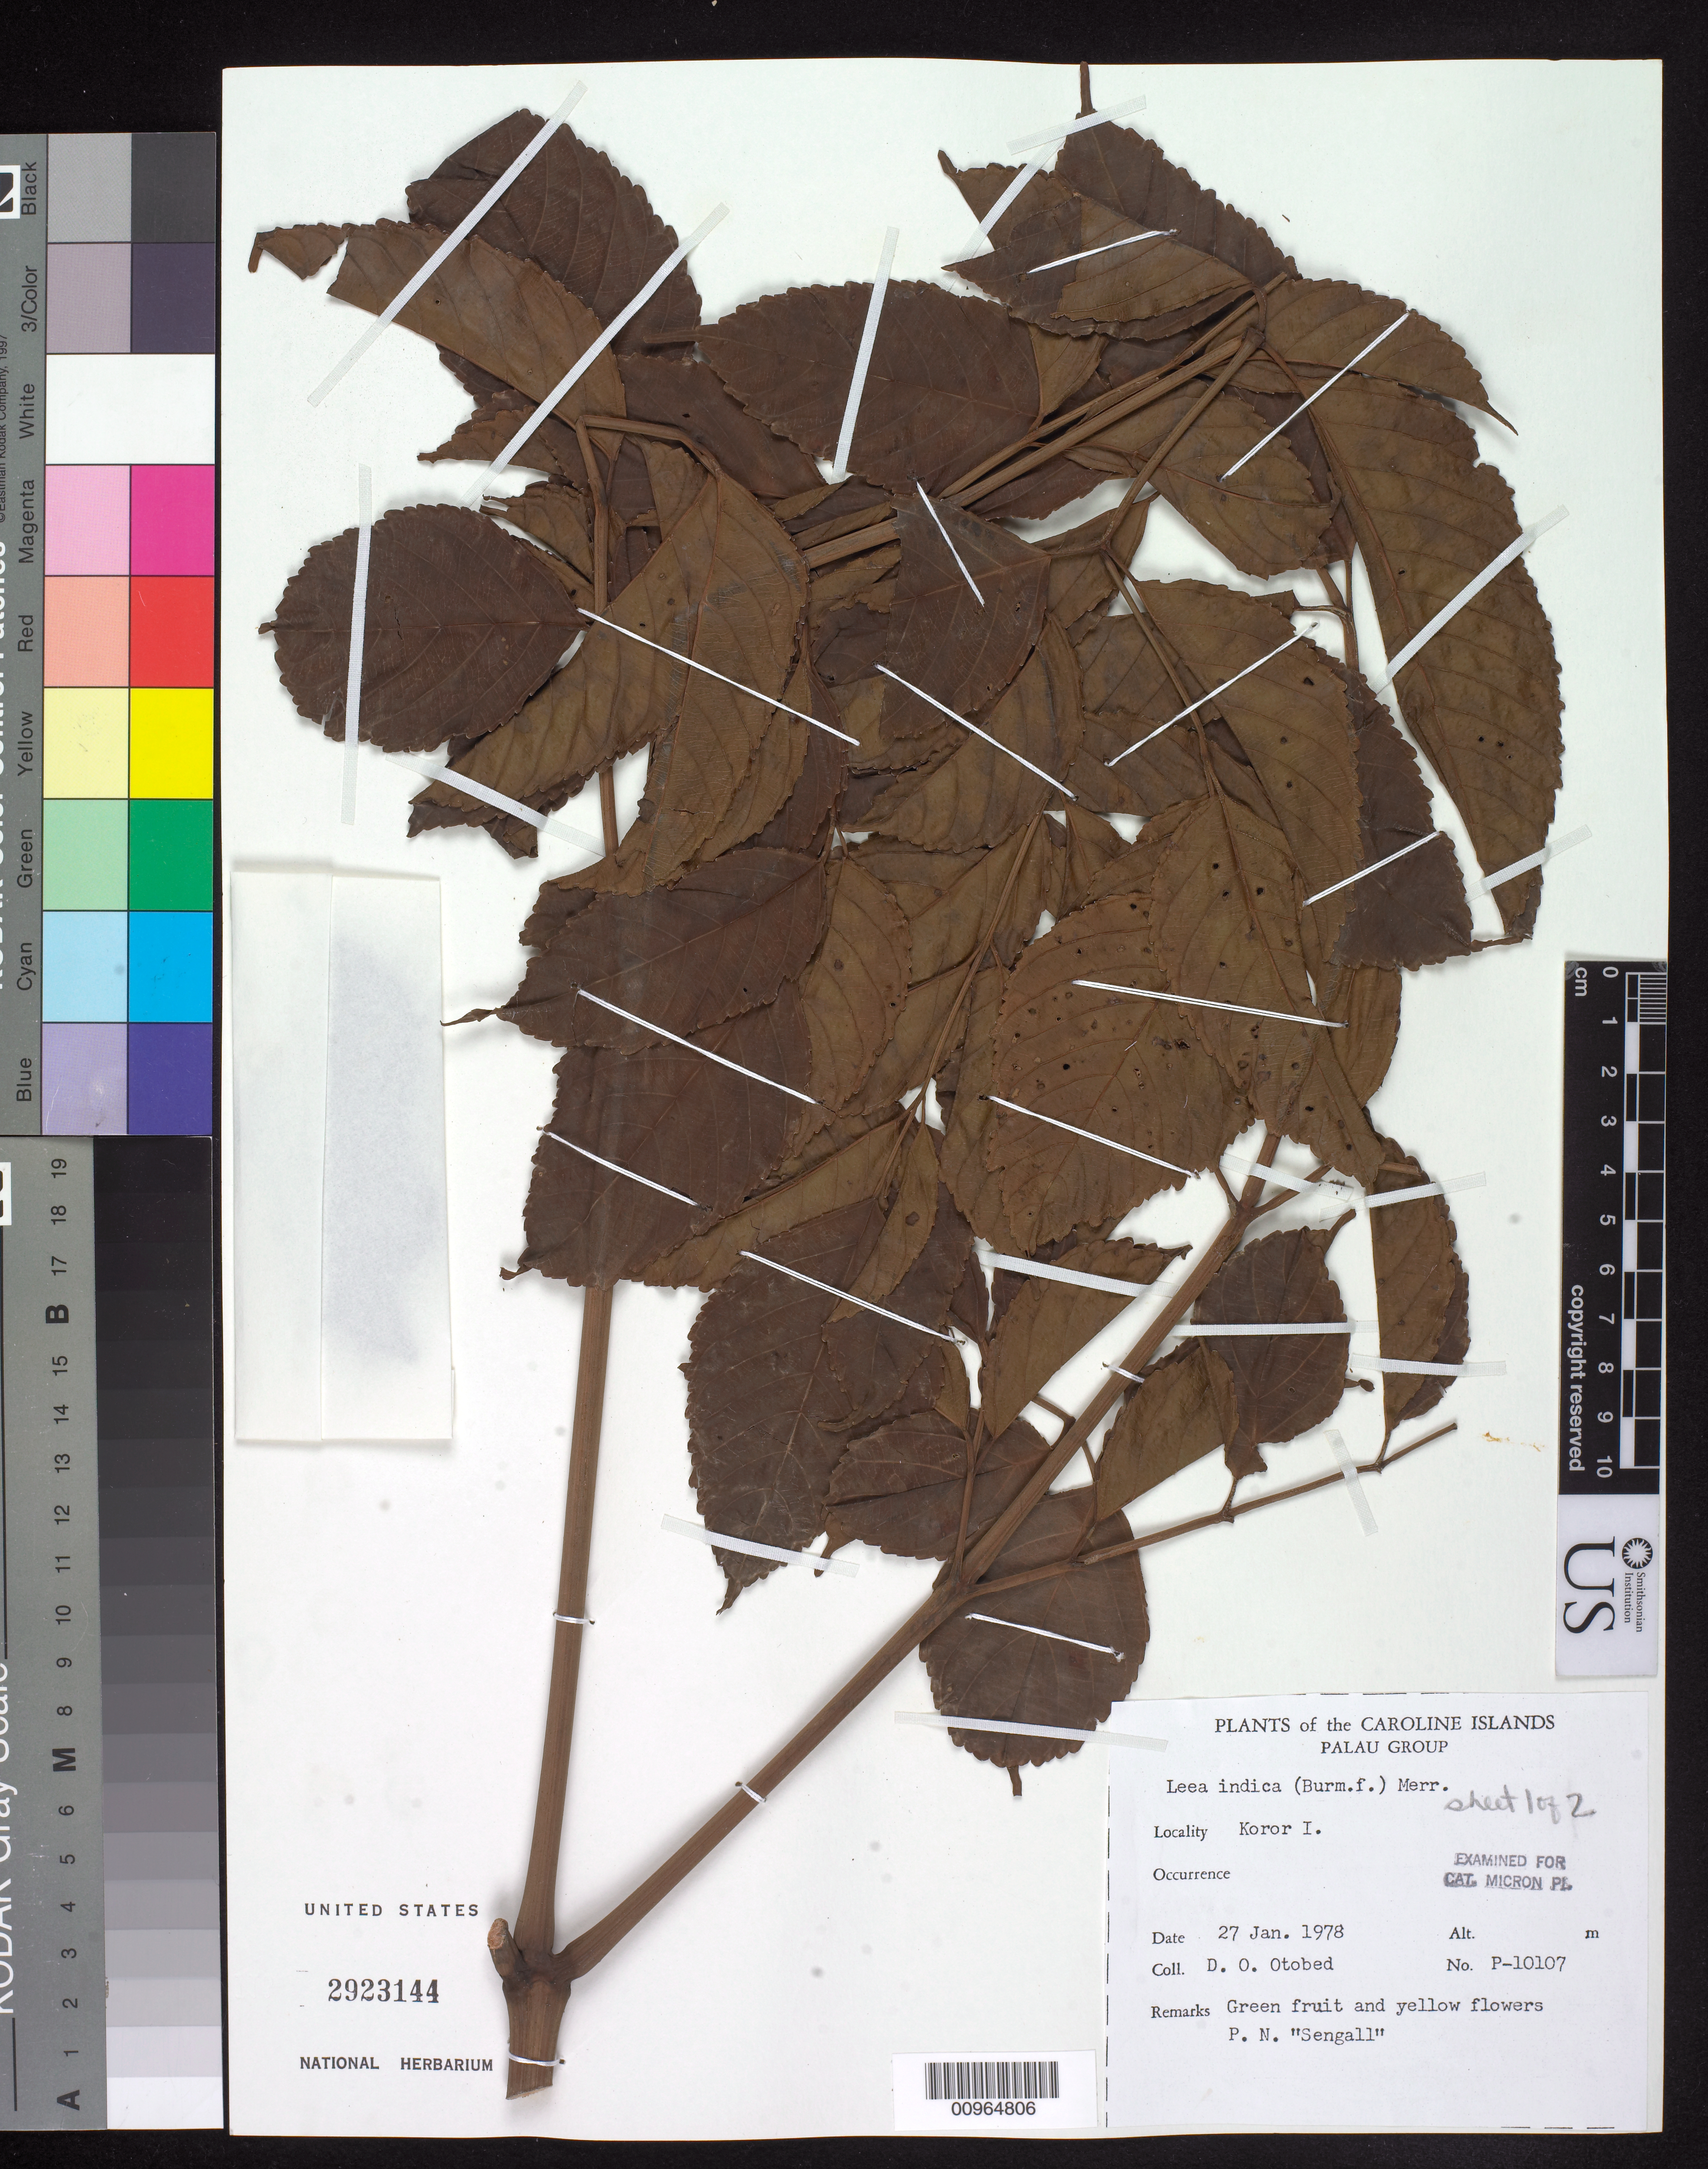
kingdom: Plantae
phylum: Tracheophyta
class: Magnoliopsida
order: Vitales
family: Vitaceae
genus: Leea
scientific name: Leea indica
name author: (Burm. f.) Merr.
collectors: D. O. Otobed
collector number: P 10107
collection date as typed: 27 Jan 1978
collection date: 1978-01-27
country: Palau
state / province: Koror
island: Oreor (Koror)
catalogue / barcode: US 2923144